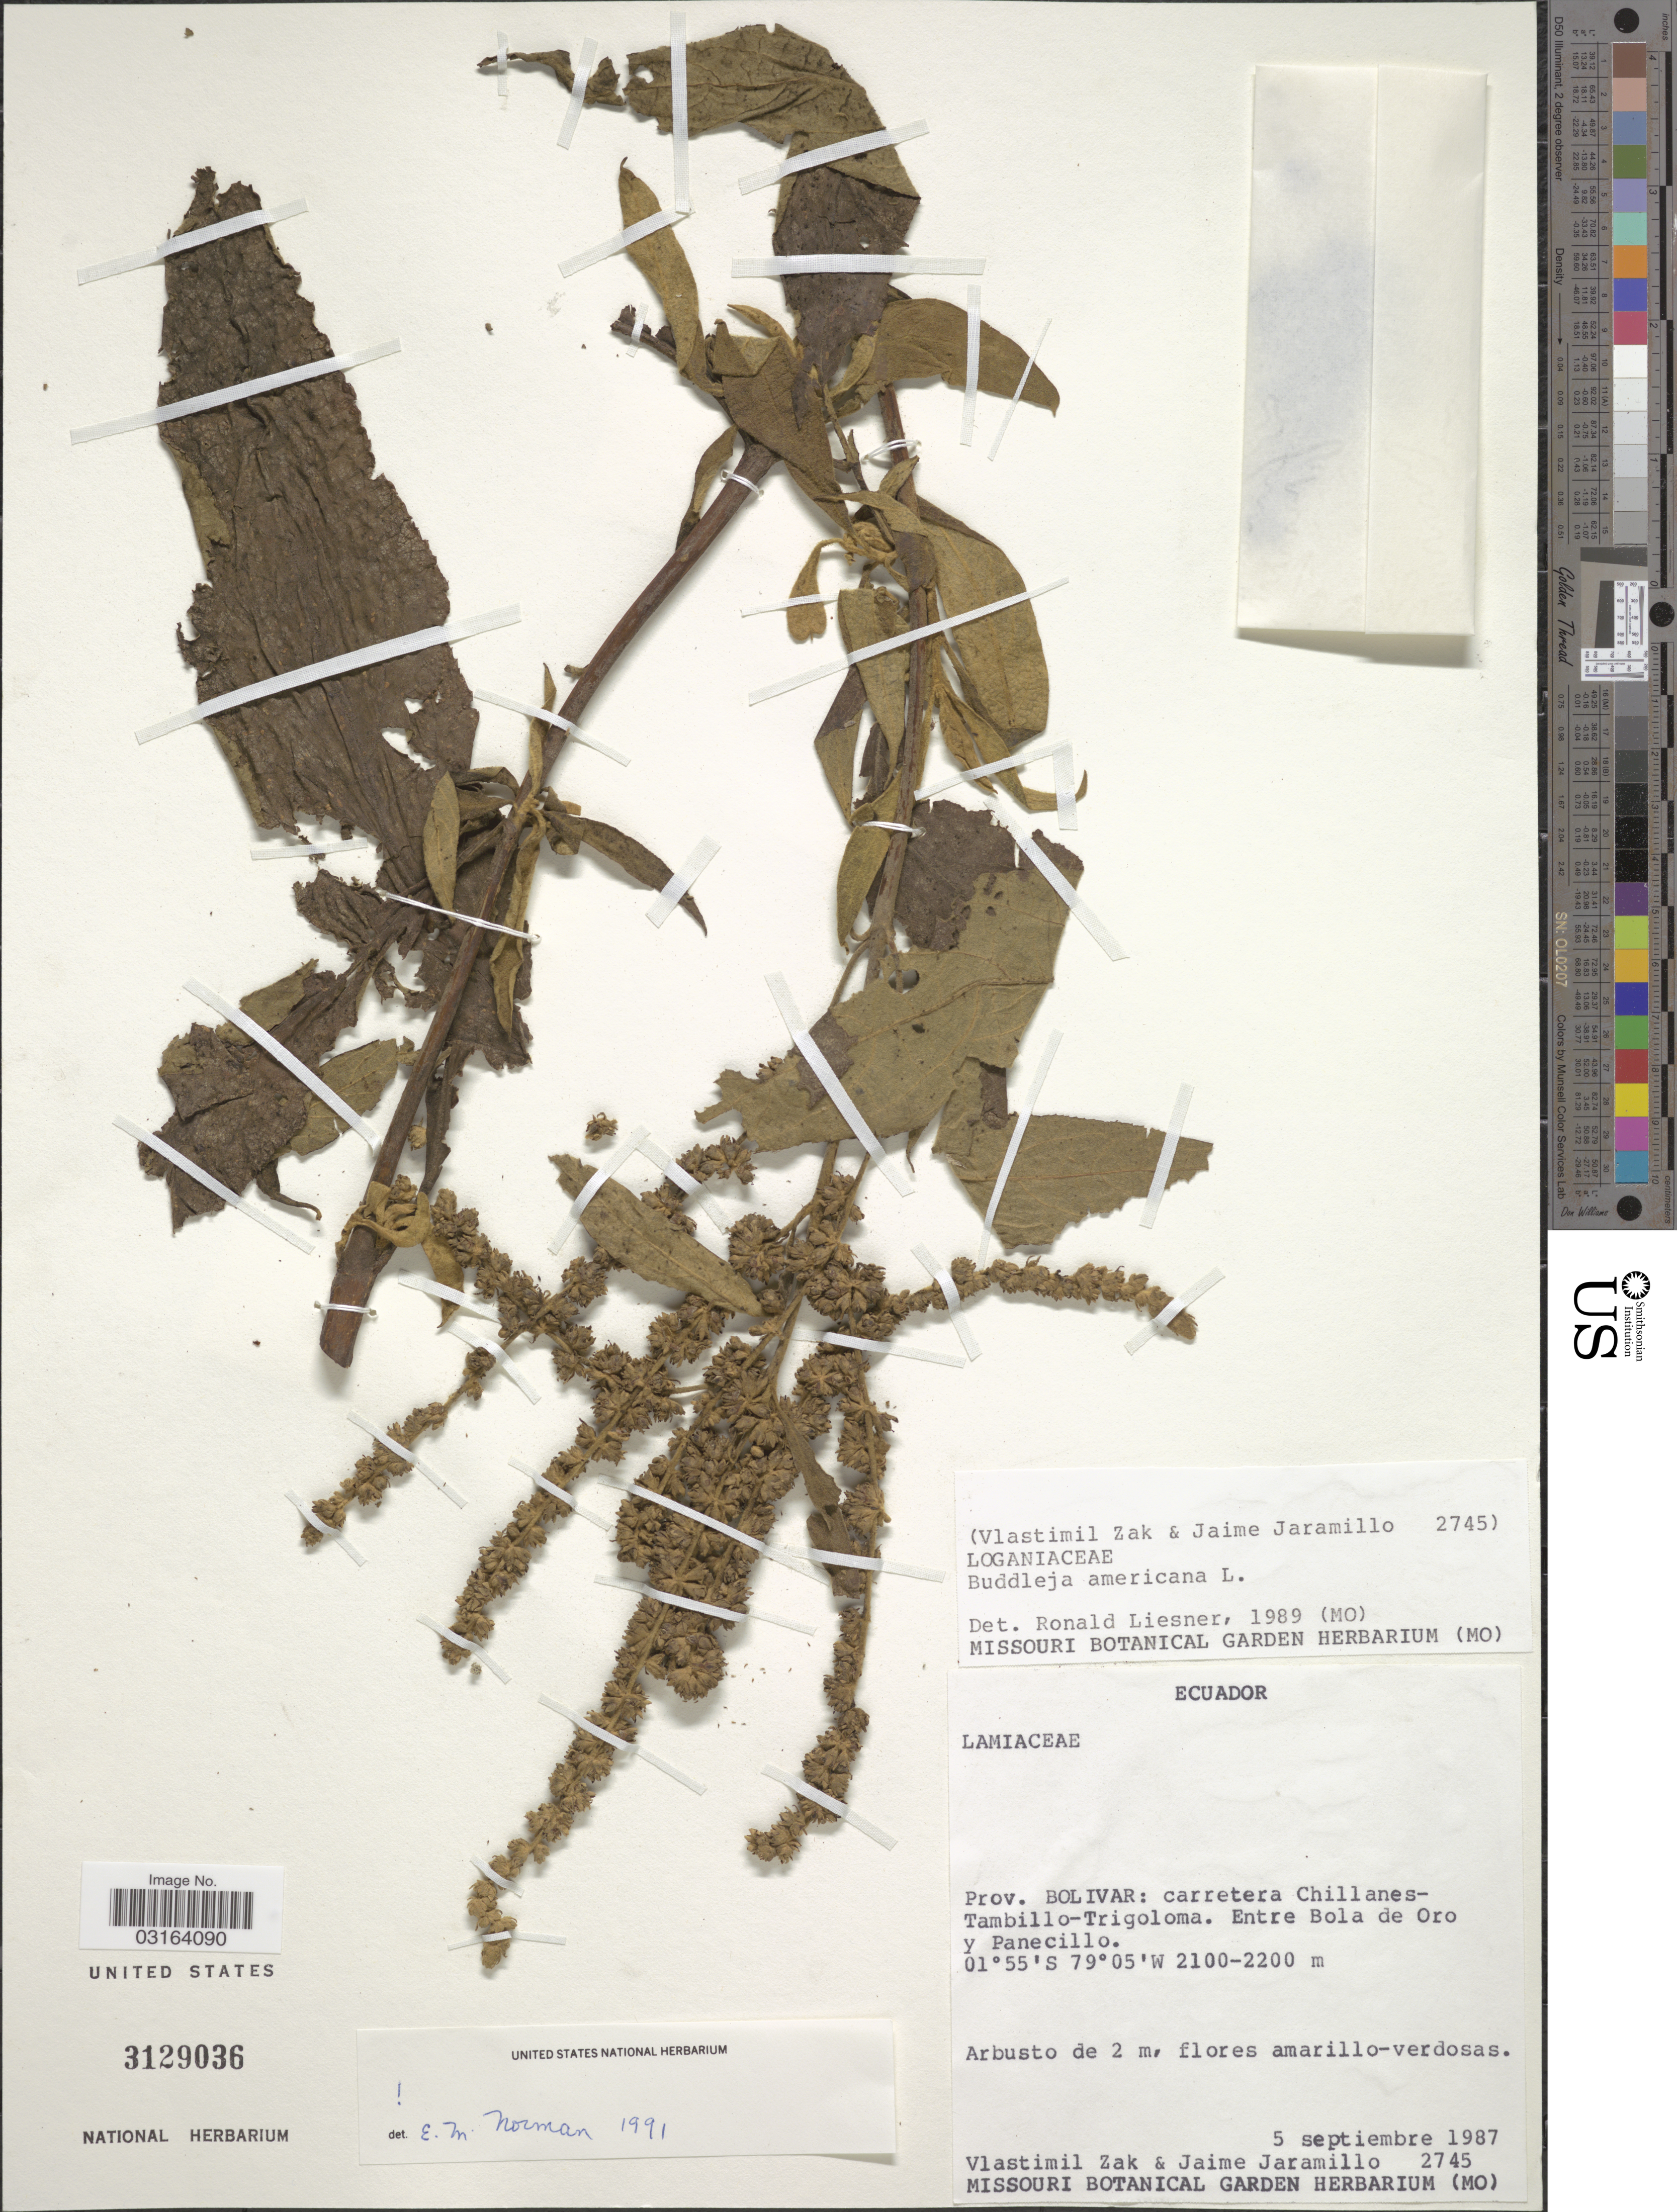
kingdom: Plantae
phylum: Tracheophyta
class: Magnoliopsida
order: Lamiales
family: Scrophulariaceae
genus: Buddleja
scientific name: Buddleja americana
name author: L.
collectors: V. Zak & J. Jaramillo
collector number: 2745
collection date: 1987-09-05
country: Ecuador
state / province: Bolívar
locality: Carretera Chillanes-Tambillo-Trigoloma. Entre Bola de Oro y Panecillo.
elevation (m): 2100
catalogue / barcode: US 3129036